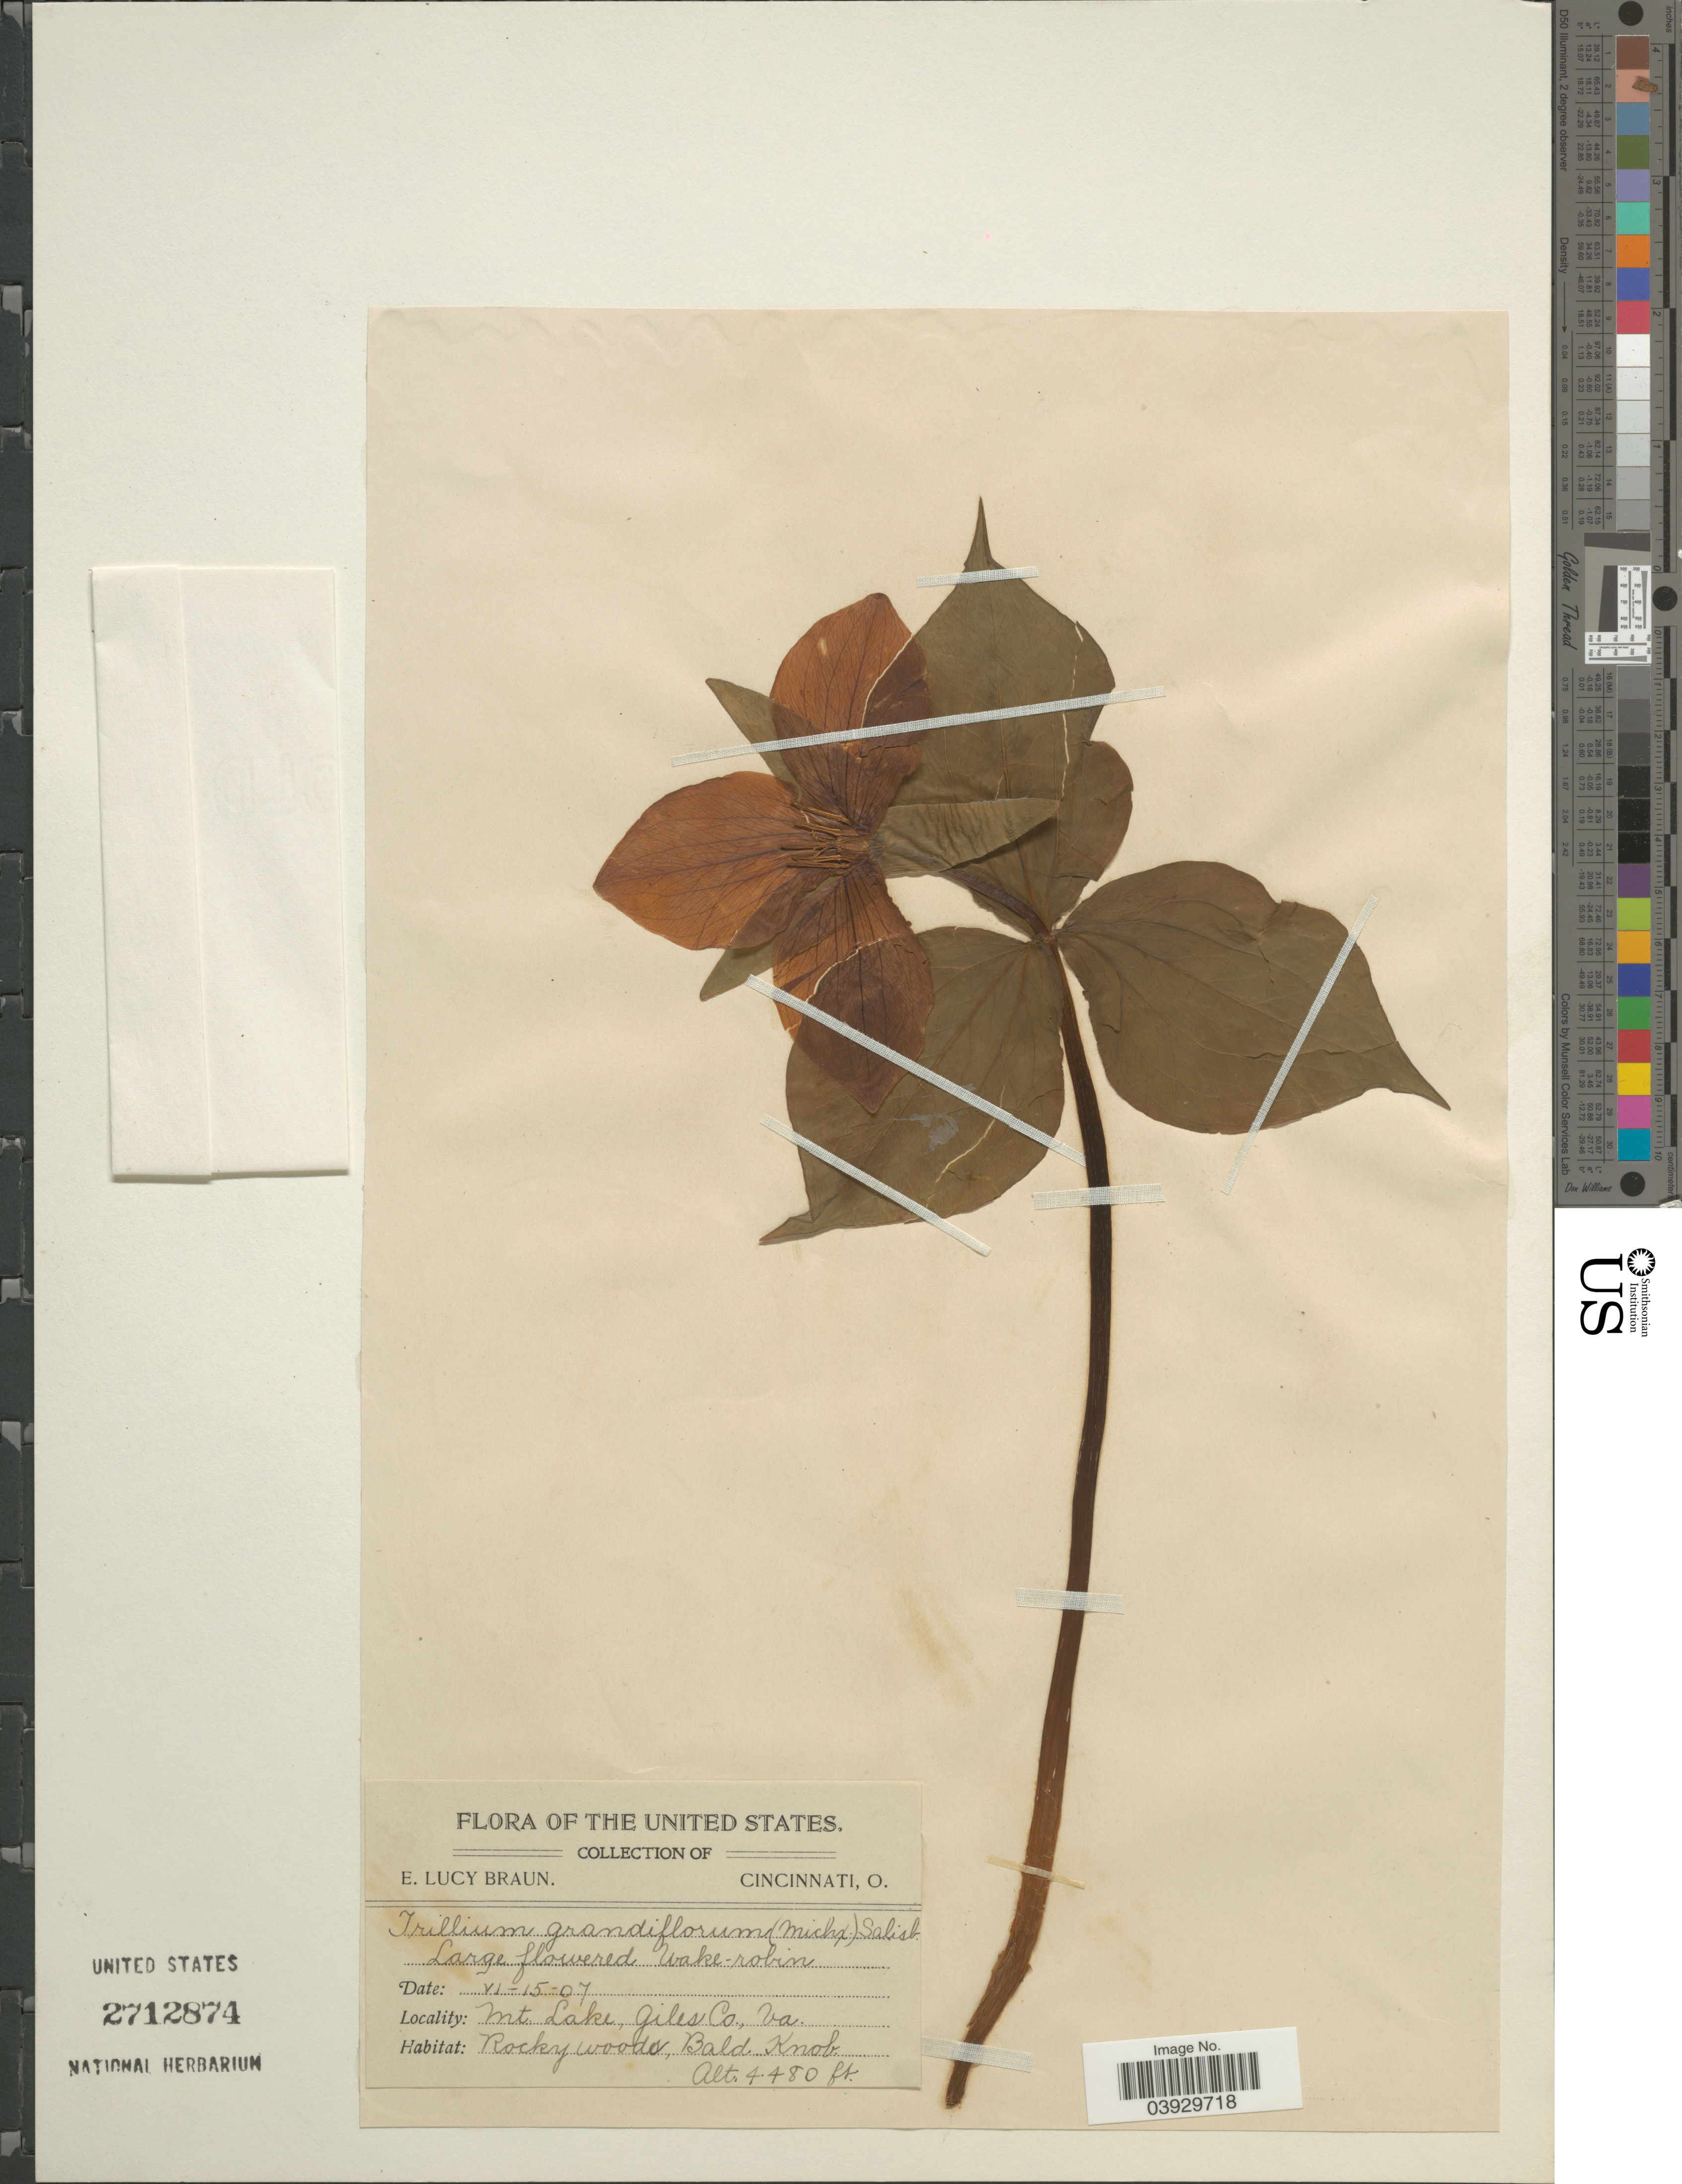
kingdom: Plantae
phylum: Tracheophyta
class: Liliopsida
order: Liliales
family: Melanthiaceae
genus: Trillium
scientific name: Trillium grandiflorum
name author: (Michx.) Salisb.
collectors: E. L. Braun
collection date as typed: Transcribed d/m/y: 15/6/7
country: United States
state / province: Virginia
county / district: Giles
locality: Mt. Lake, Giles Co. Bald Knob.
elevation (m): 1366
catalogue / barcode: US 2712874